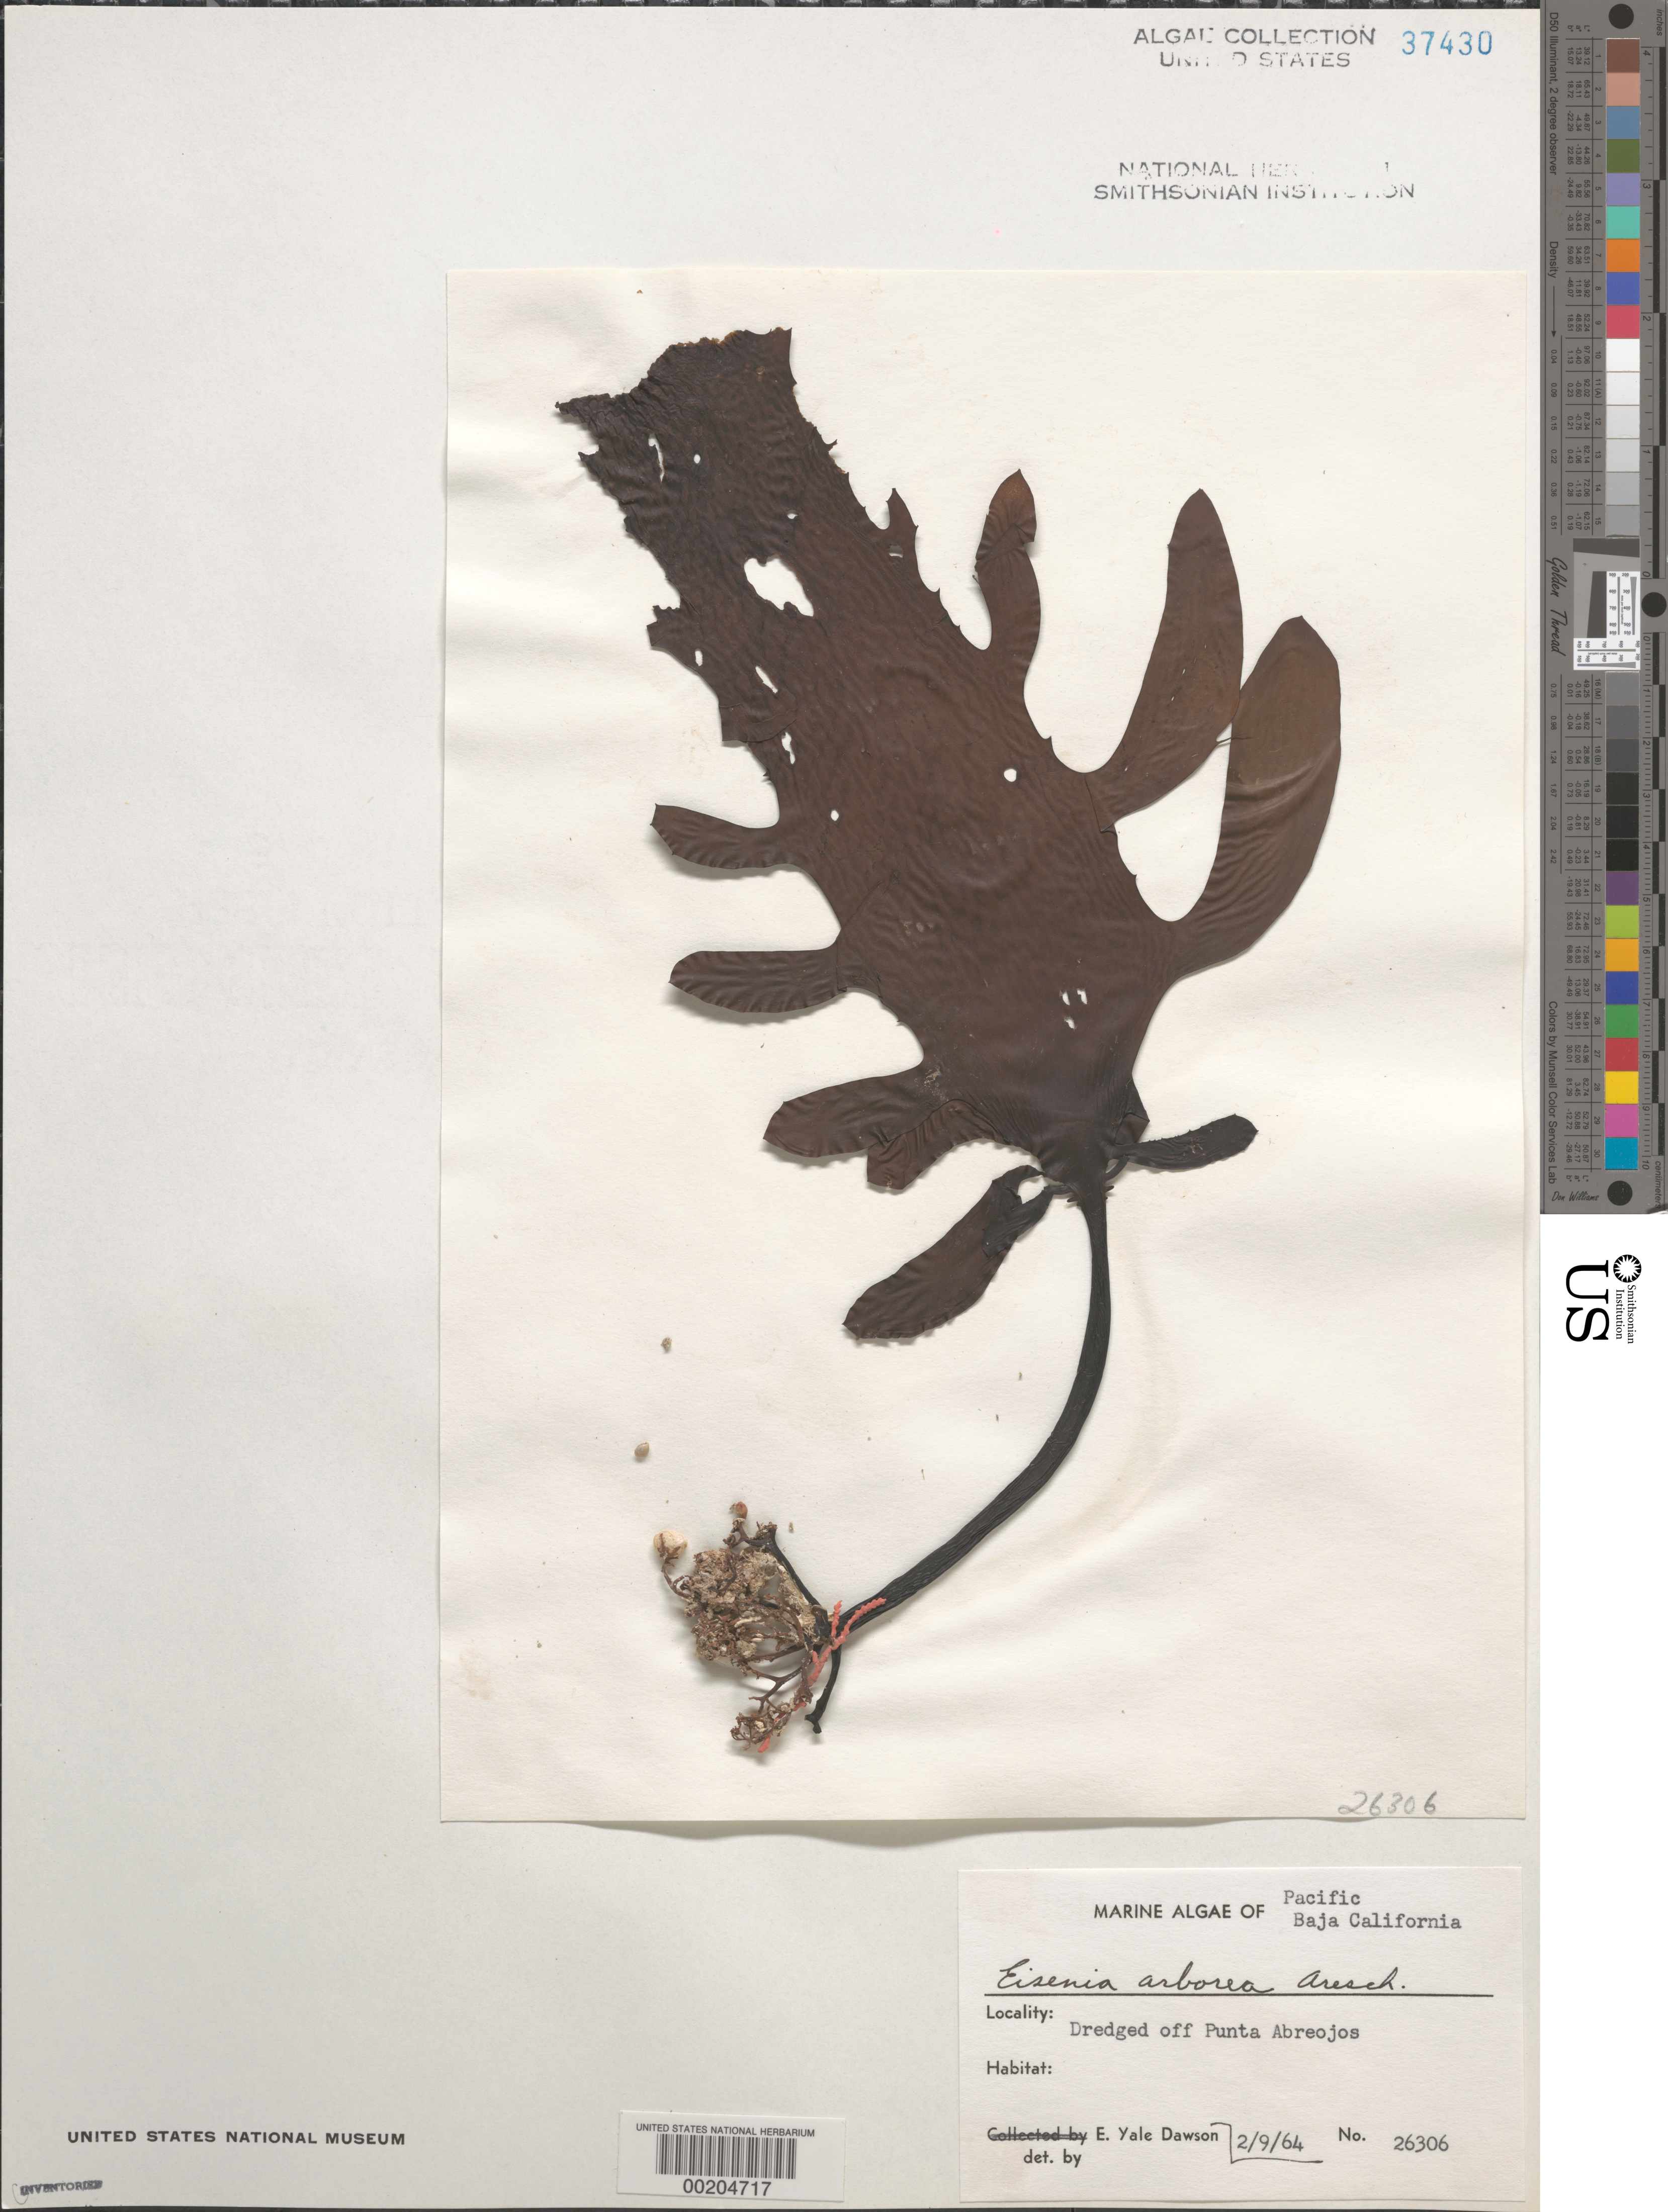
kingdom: Chromista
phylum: Ochrophyta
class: Phaeophyceae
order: Laminariales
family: Lessoniaceae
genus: Eisenia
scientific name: Eisenia arborea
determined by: Dawson, E. Y.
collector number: EYD 26306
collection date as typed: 09 Feb 1964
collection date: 1964-02-09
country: Mexico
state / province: Baja California Sur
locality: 0ff Punta Abreojos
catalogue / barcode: US 37430